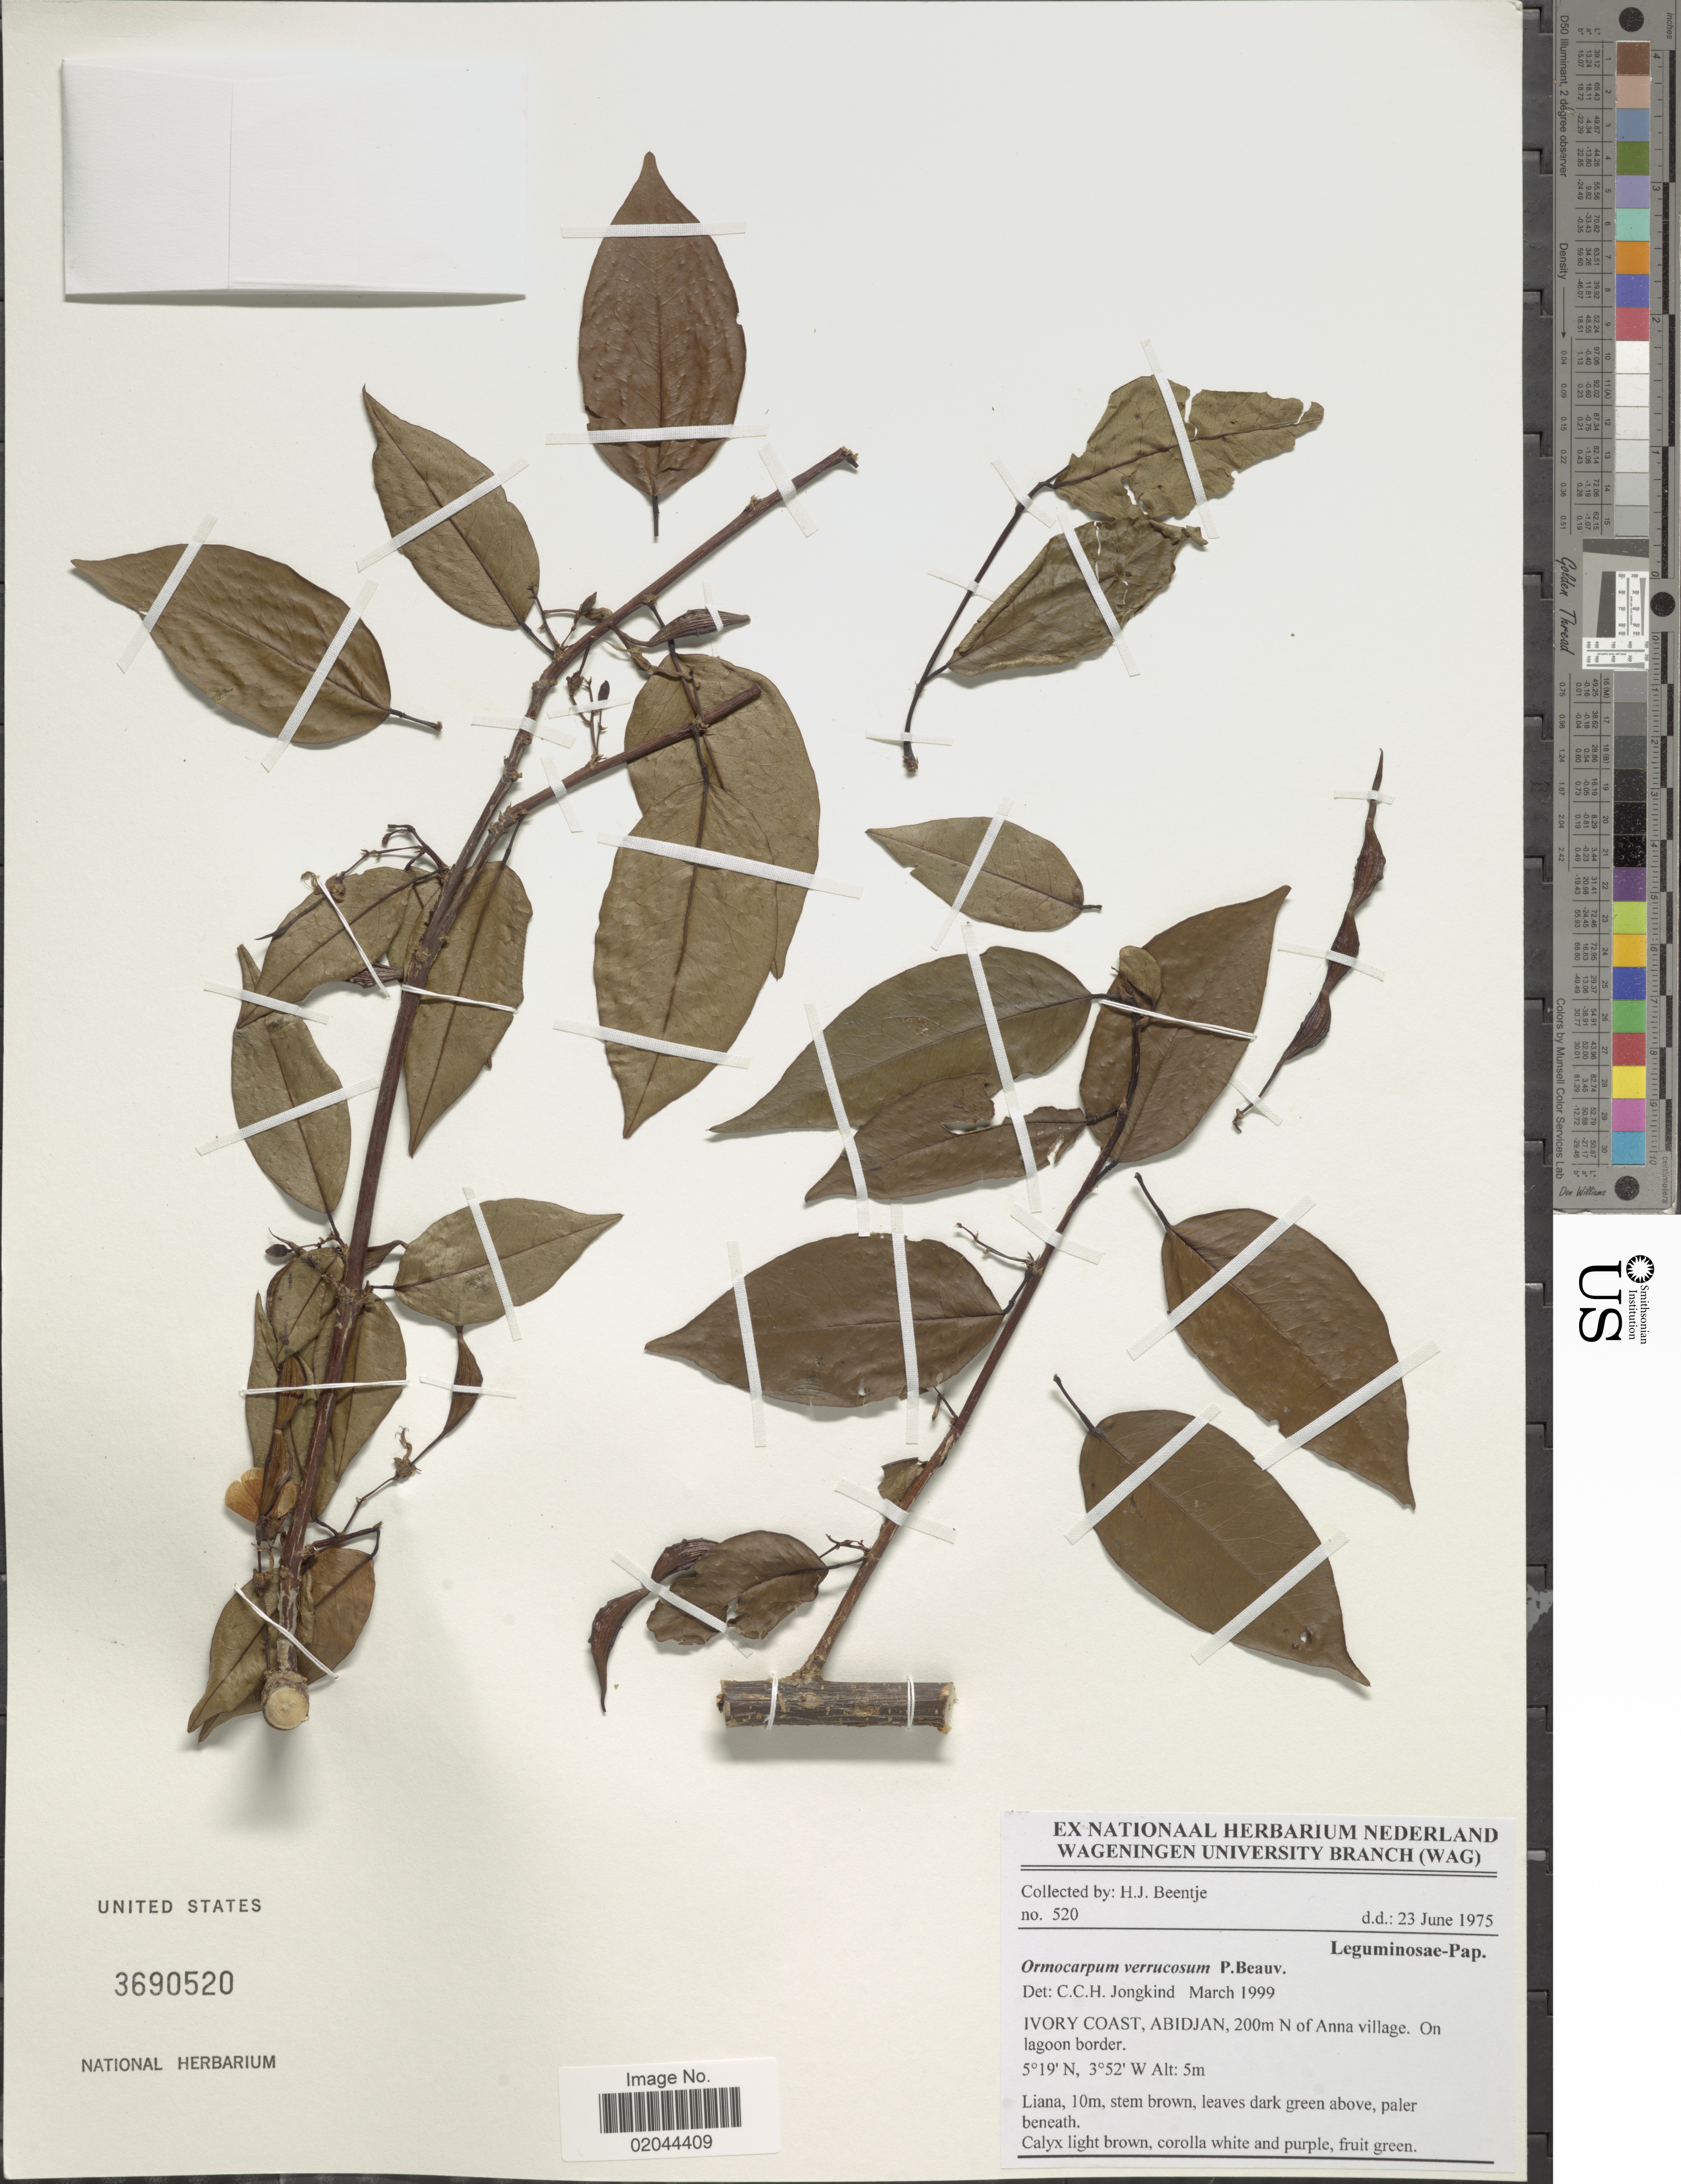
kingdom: Plantae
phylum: Tracheophyta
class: Magnoliopsida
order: Fabales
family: Fabaceae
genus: Ormocarpum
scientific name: Ormocarpum verrucosum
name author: P. Beauv.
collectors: H. J. Beentje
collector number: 520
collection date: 1975-06-23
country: Ivory Coast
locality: Abidjan, 200m N of Anna village, on lagoon border, Liana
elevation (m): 5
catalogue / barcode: US 3690520